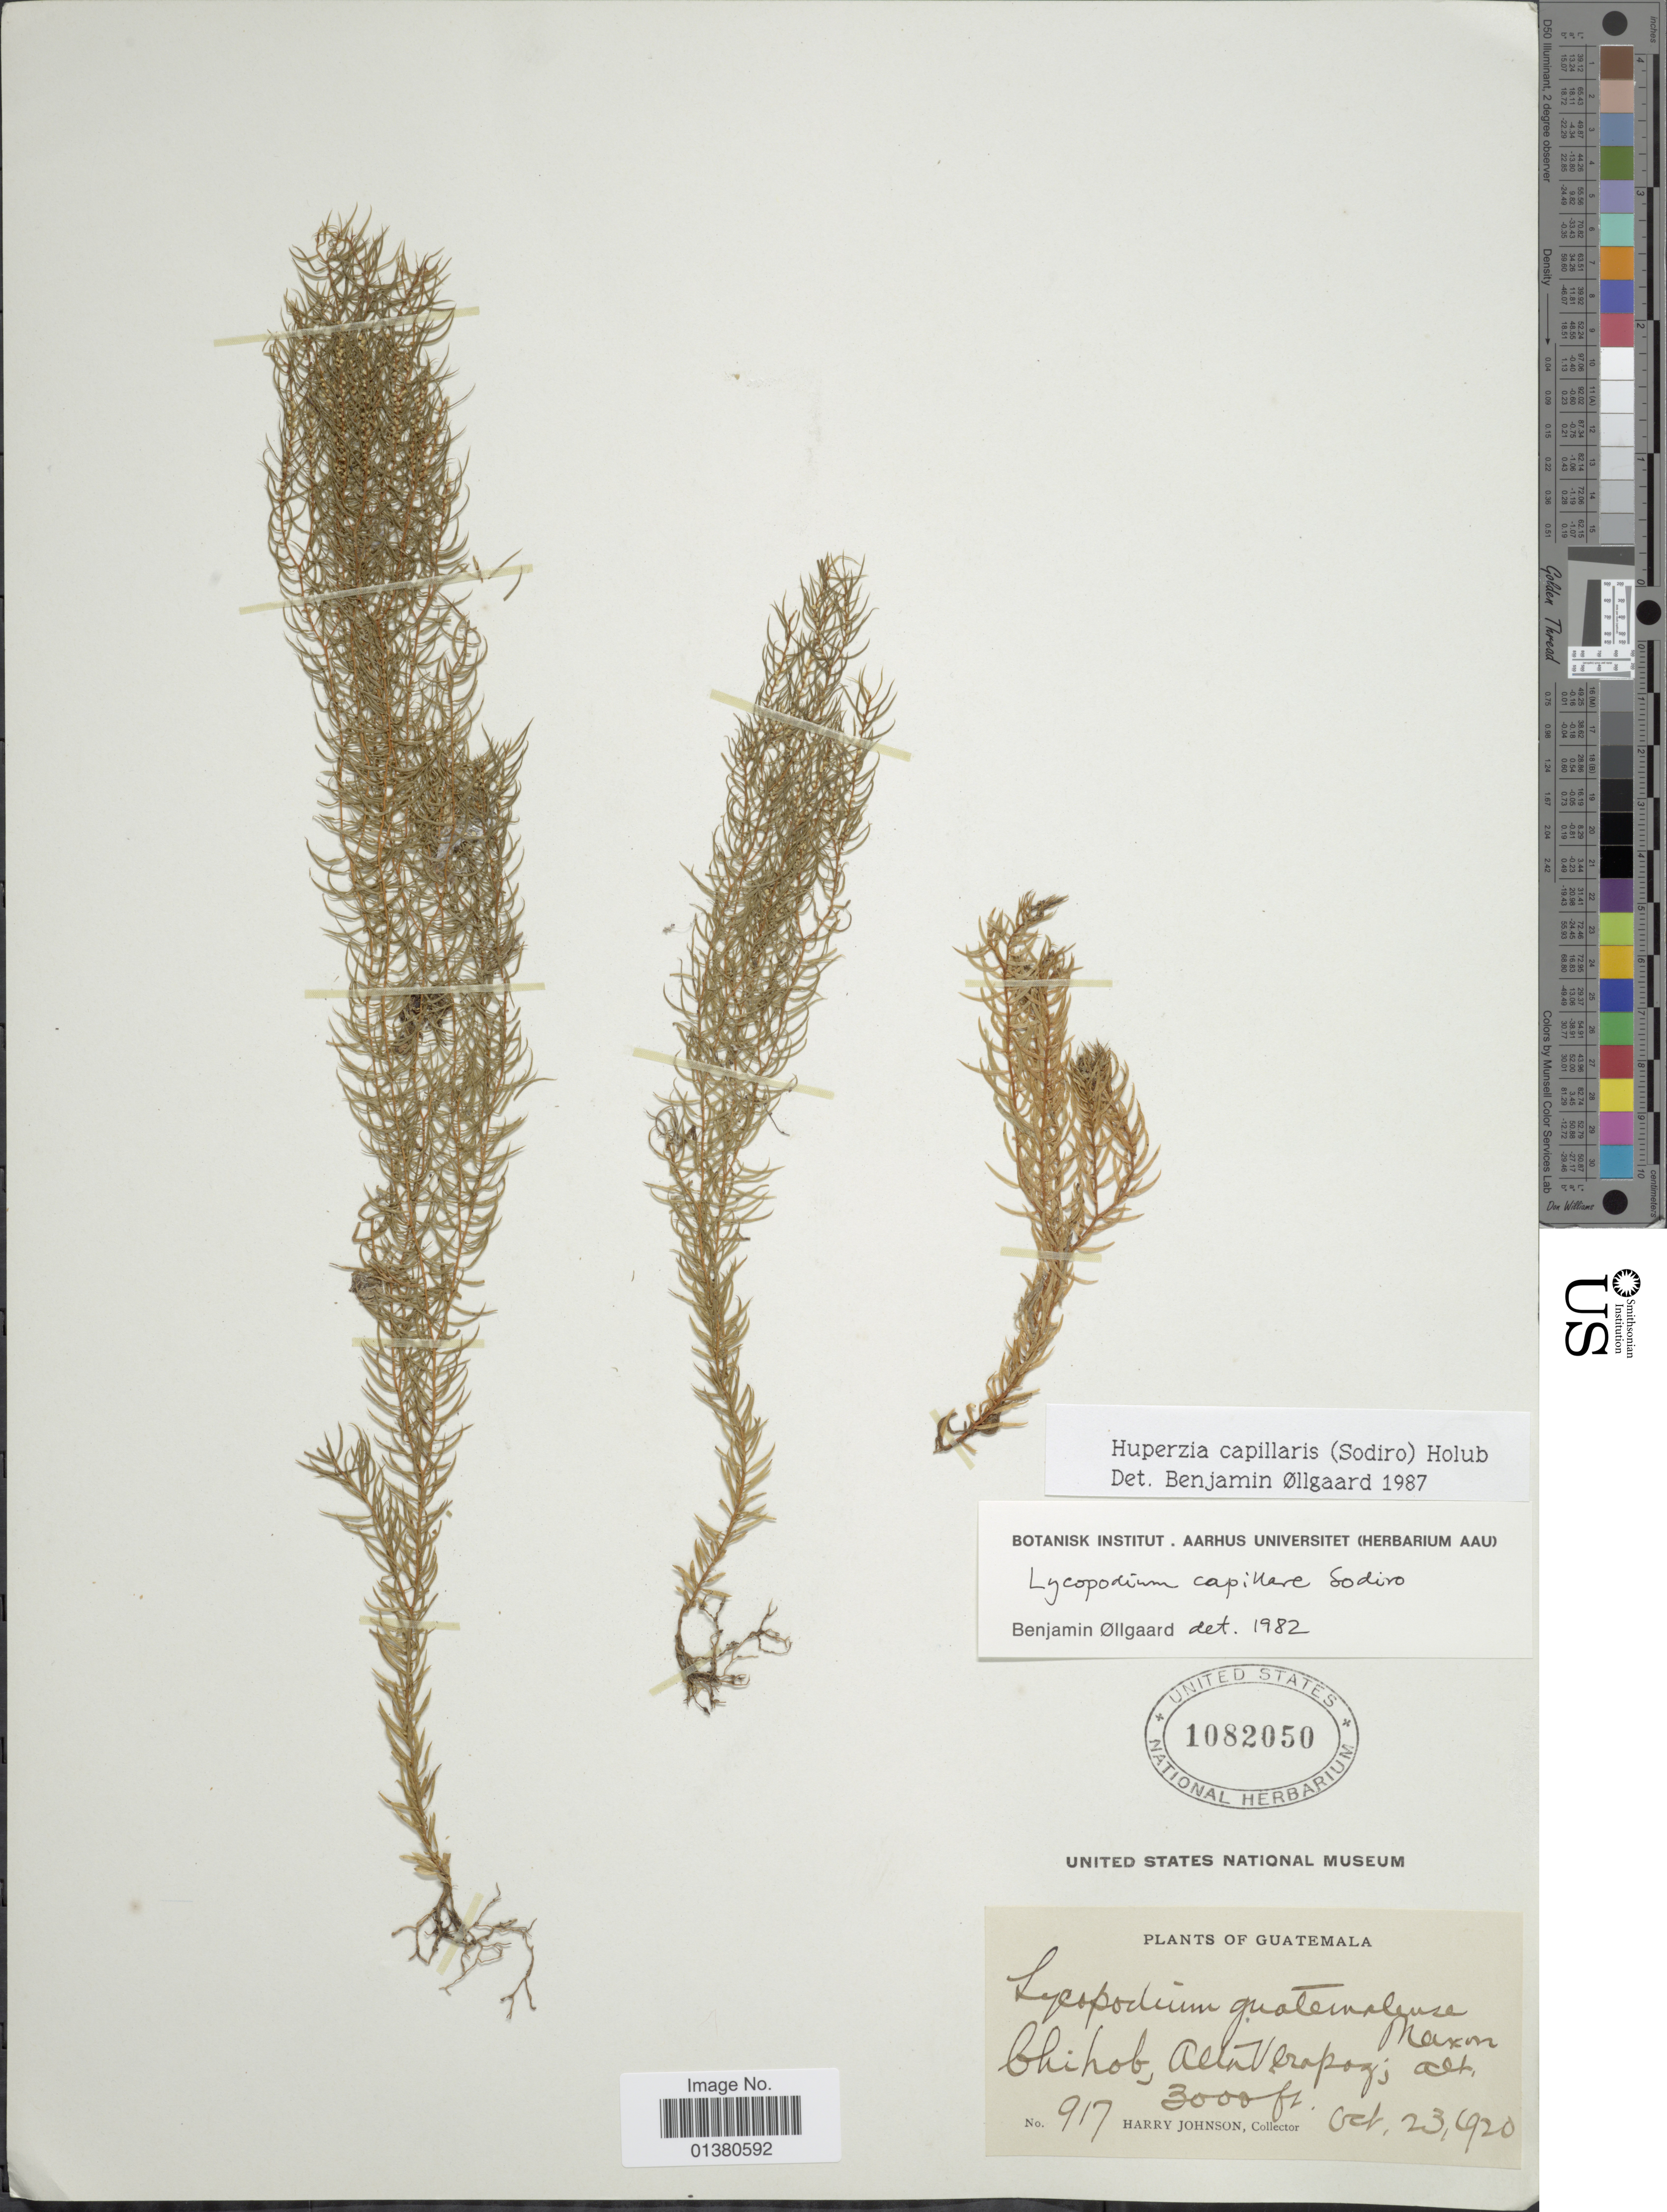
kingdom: Plantae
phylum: Tracheophyta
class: Lycopodiopsida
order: Lycopodiales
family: Lycopodiaceae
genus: Phlegmariurus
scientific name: Phlegmariurus capillaris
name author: (Sodiro) B. Øllg.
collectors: H. Johnson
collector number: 917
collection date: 1920-10-23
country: Guatemala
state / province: Alta Verapaz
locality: Chihob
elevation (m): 914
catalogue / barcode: US 1082050